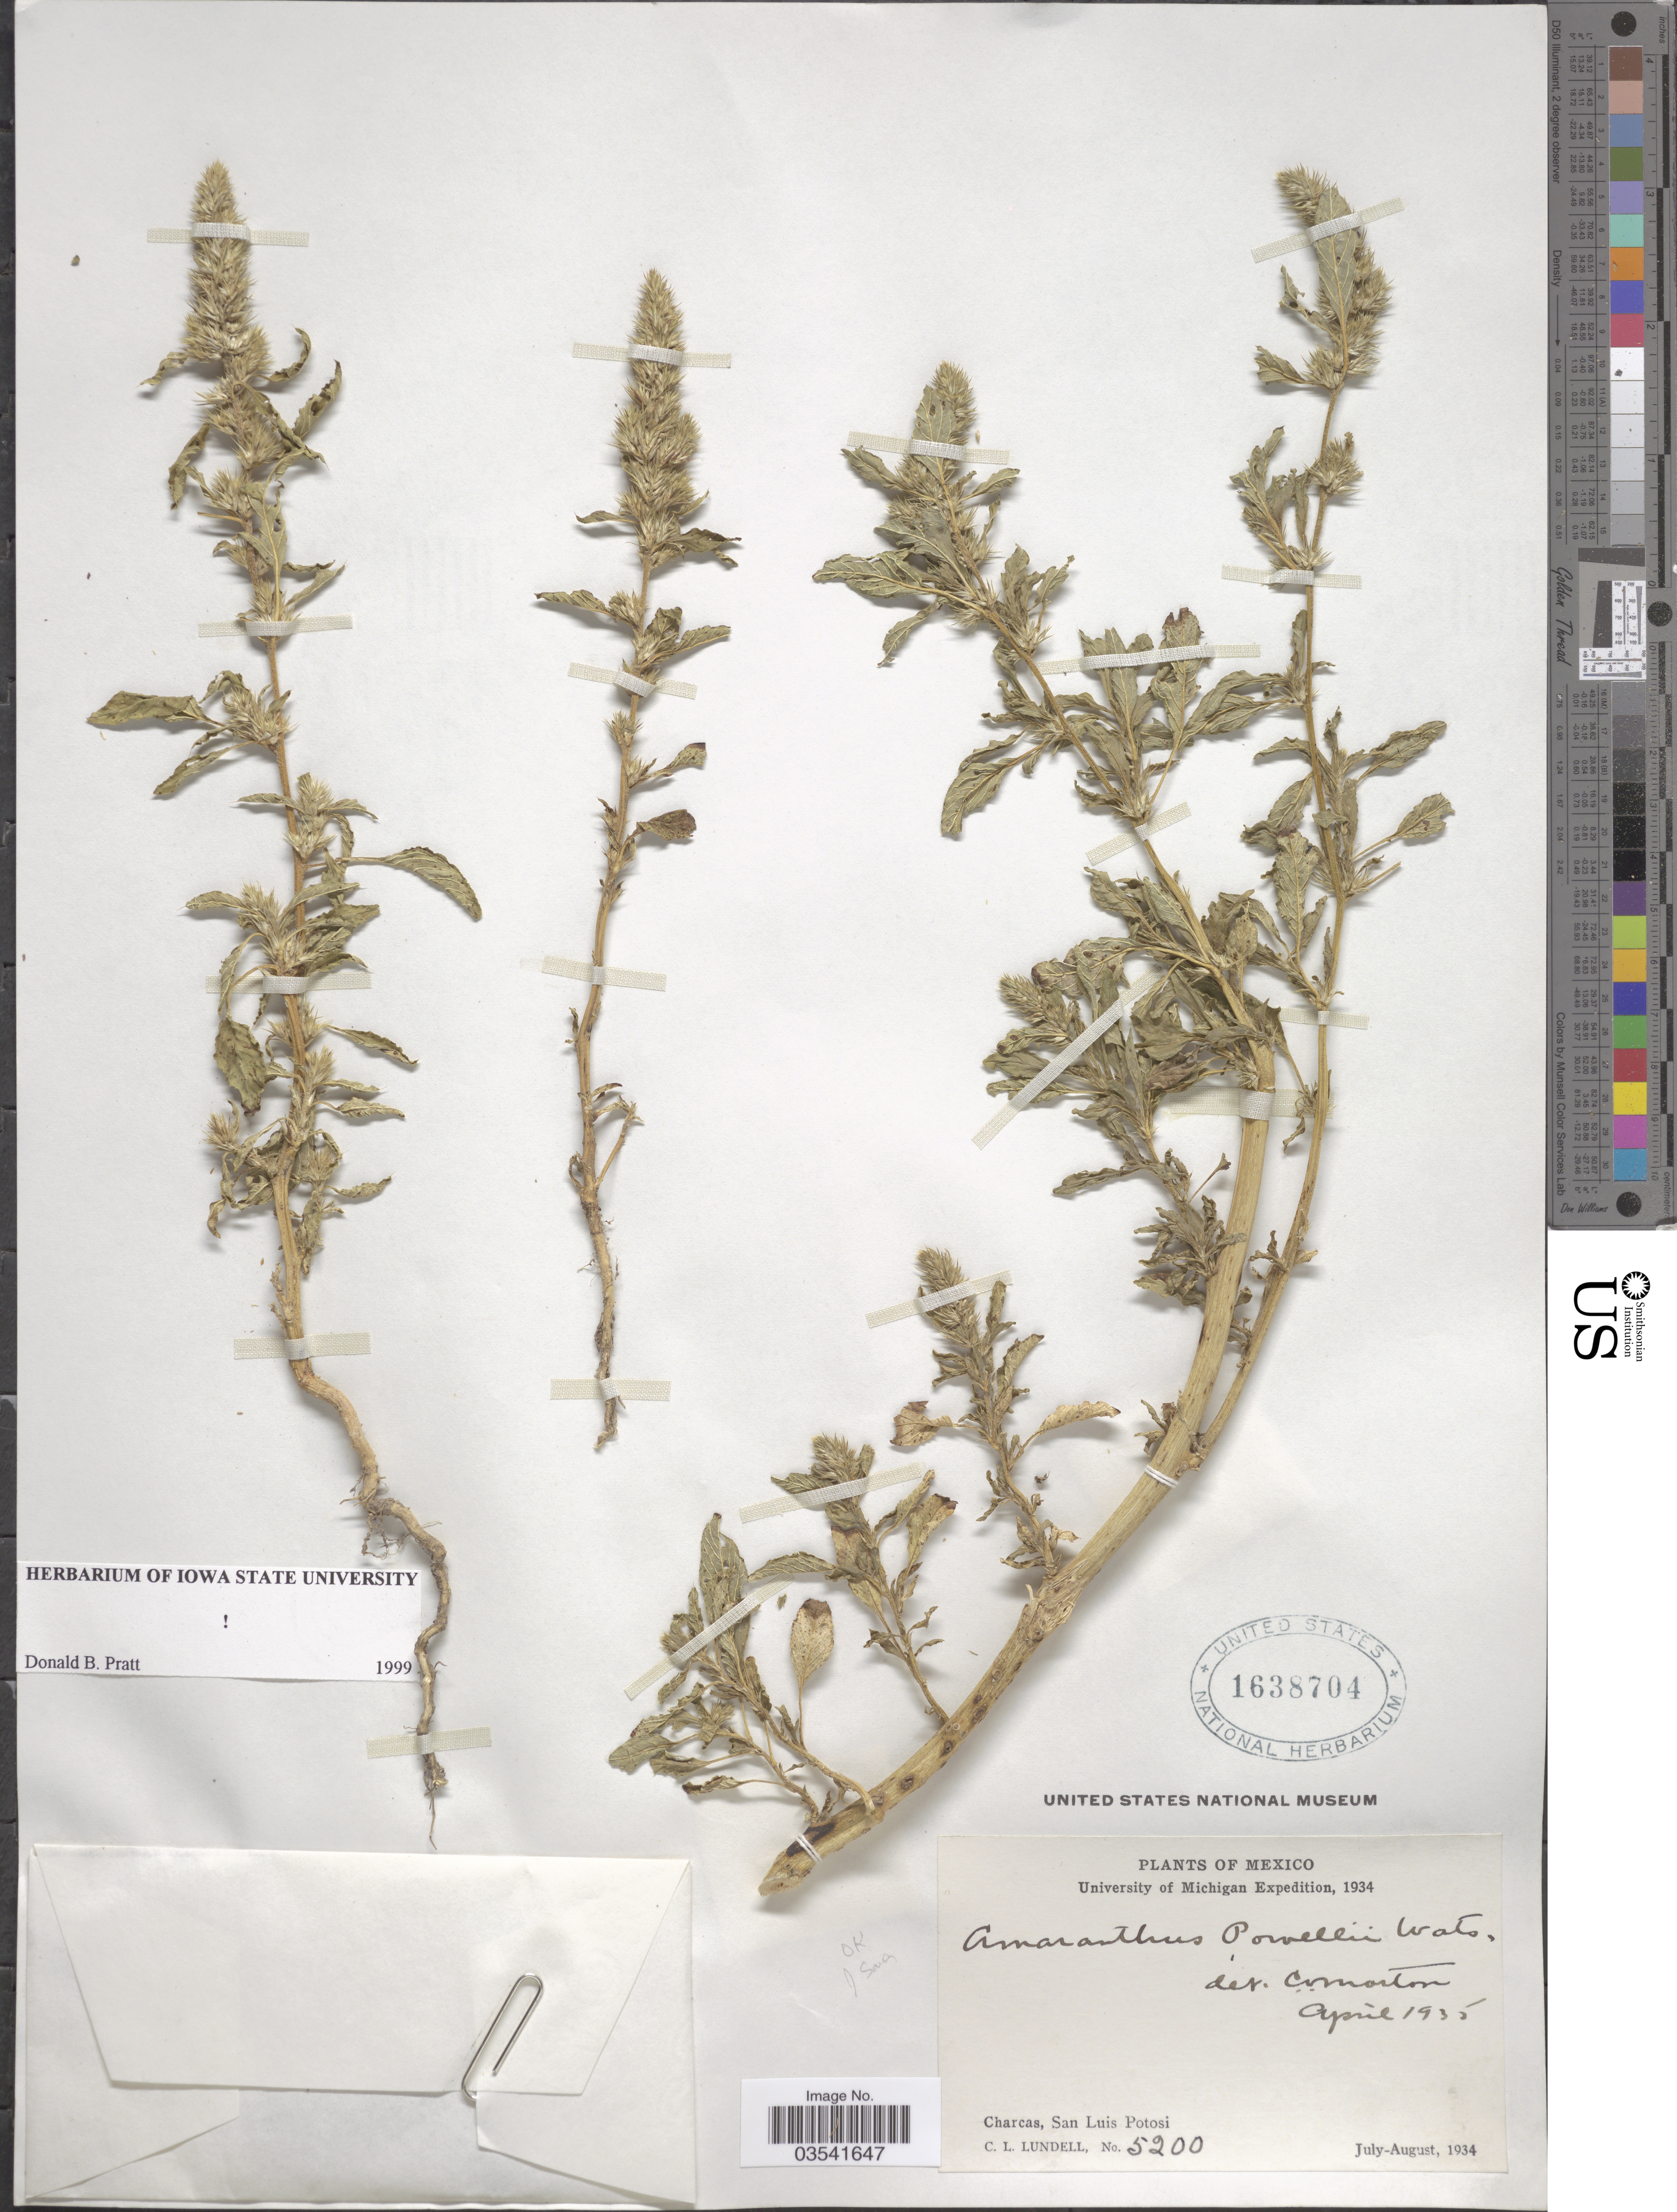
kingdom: Plantae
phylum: Tracheophyta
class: Magnoliopsida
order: Caryophyllales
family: Amaranthaceae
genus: Amaranthus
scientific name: Amaranthus powellii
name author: S. Watson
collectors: C. L. Lundell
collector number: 5200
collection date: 1934-07/1934-08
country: Mexico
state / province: San Luis Potosí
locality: Charcas.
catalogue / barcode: US 1638704